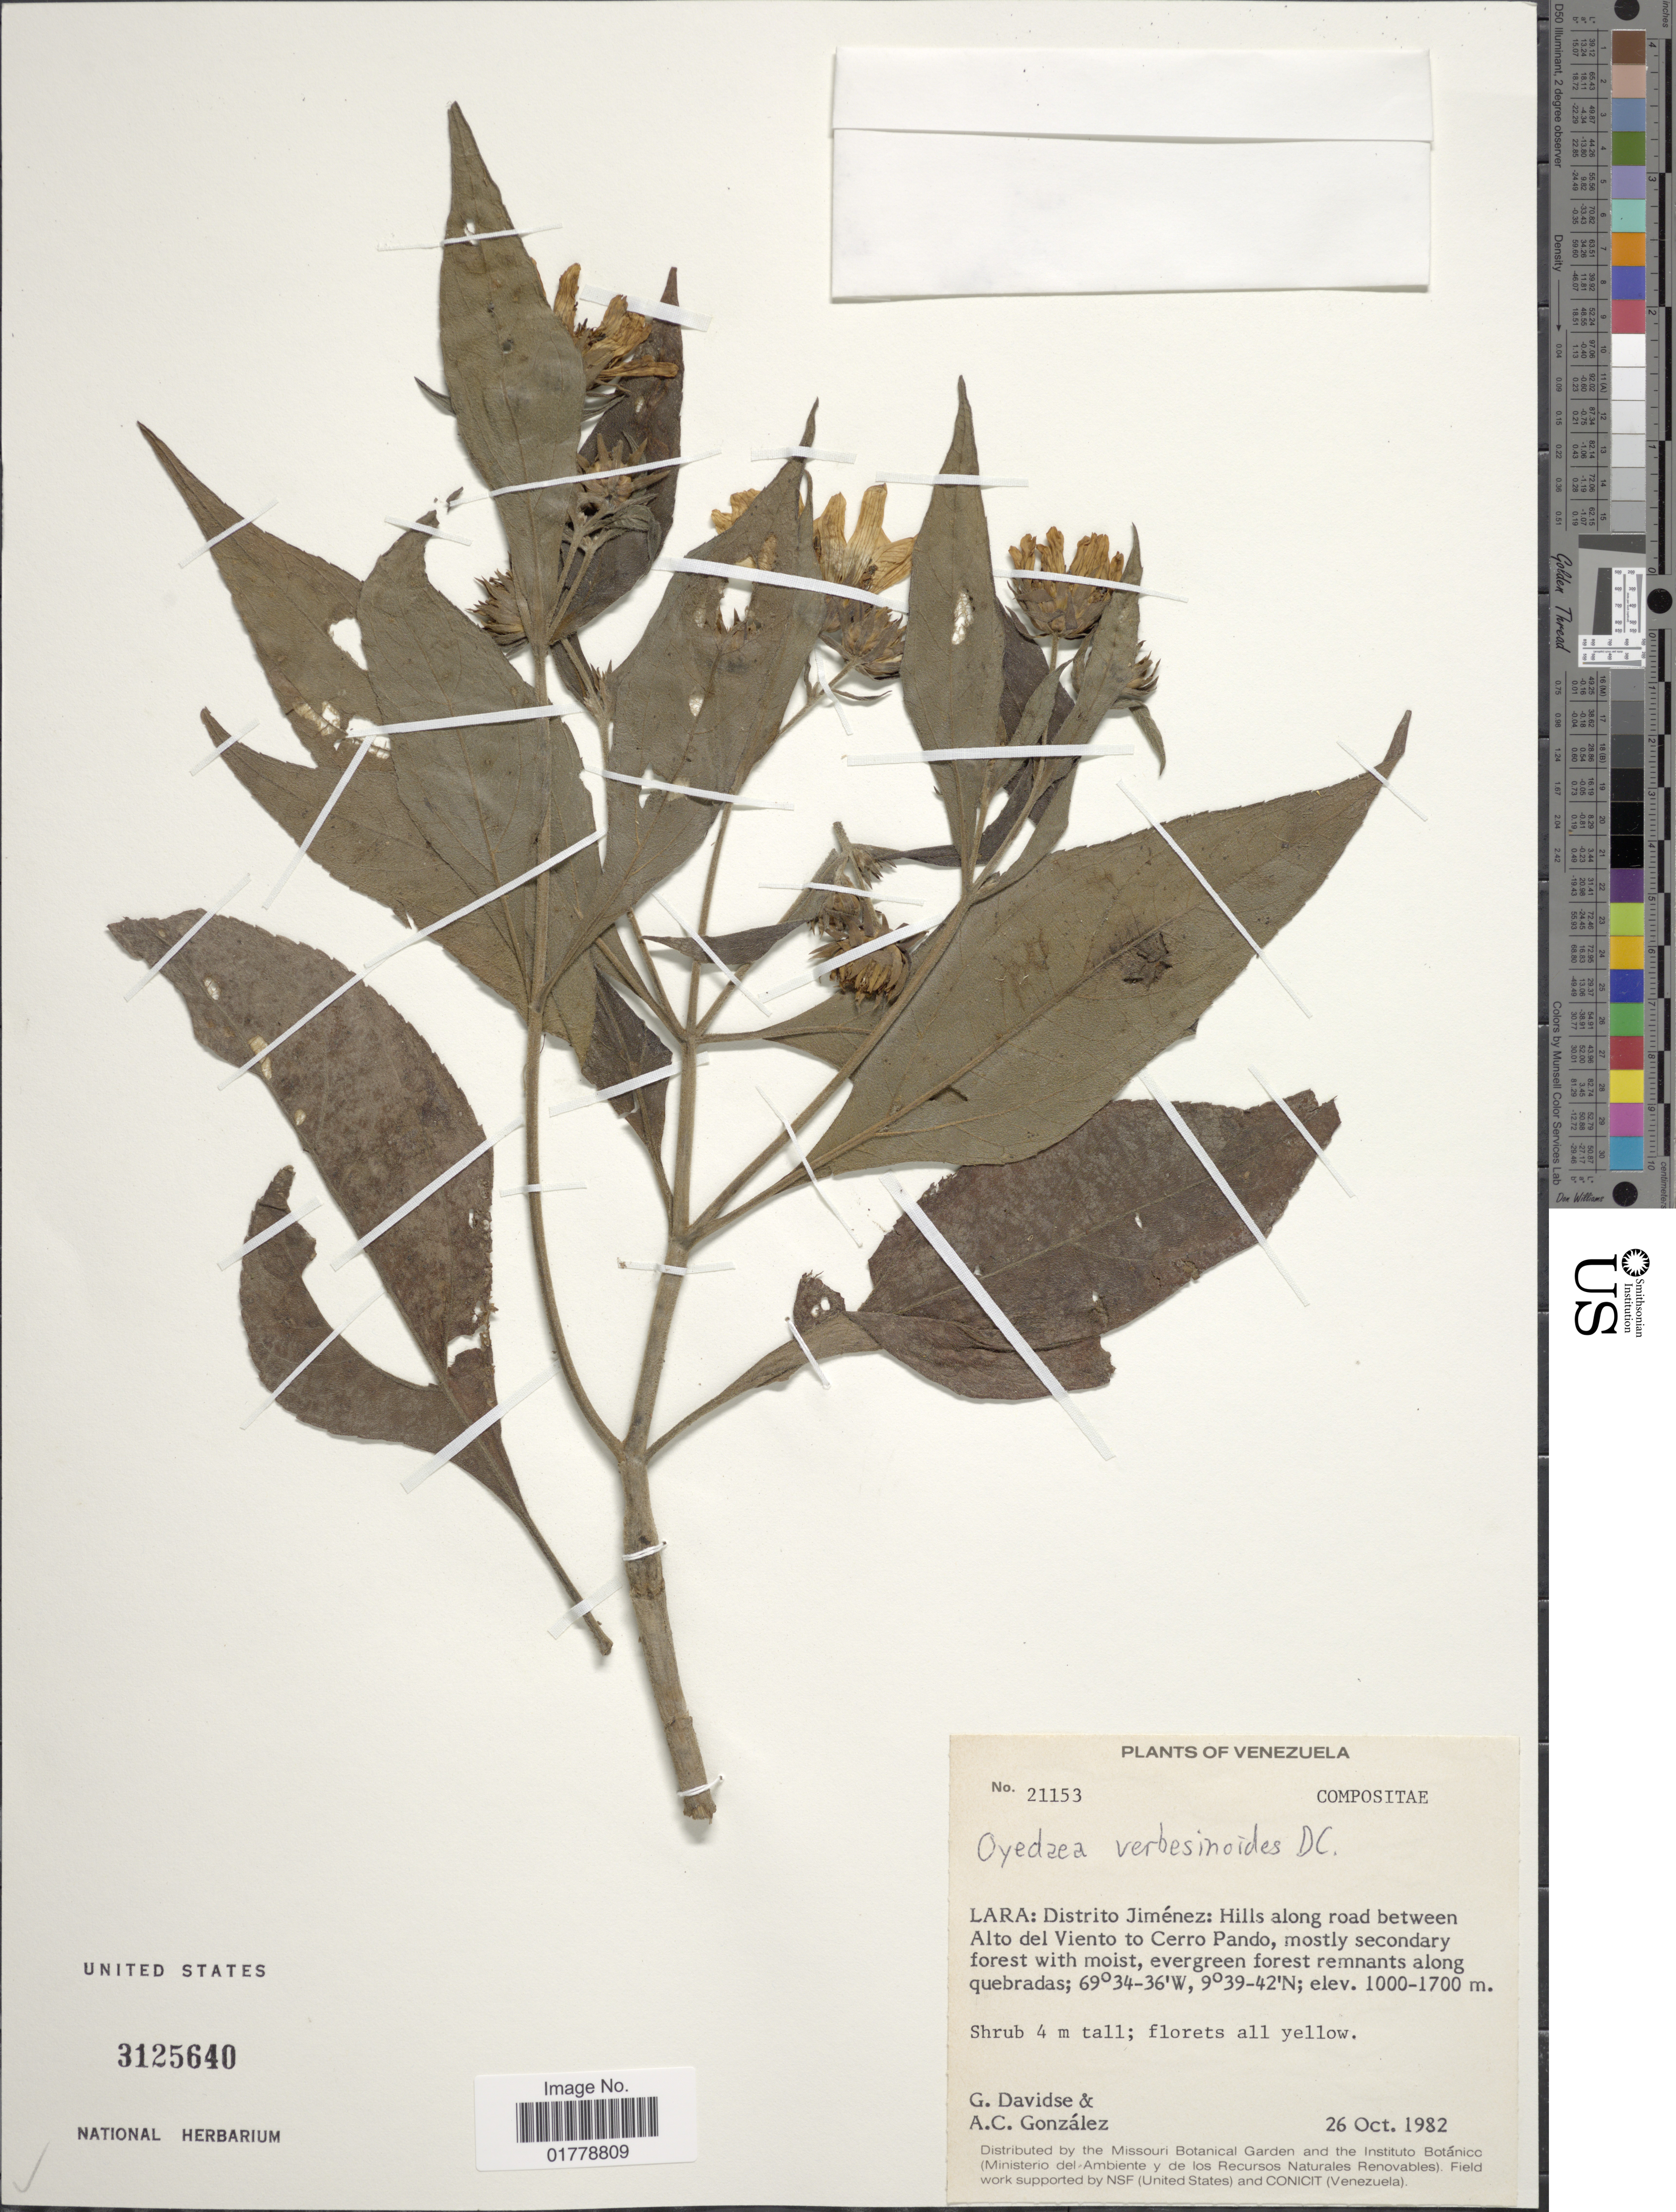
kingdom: Plantae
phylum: Tracheophyta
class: Magnoliopsida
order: Asterales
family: Asteraceae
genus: Oyedaea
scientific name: Oyedaea verbesinoides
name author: DC.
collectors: G. Davidse & A. C. González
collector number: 21153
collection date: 1982-10-26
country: Venezuela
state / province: Lara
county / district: Jiménez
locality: Lara: Distrito Jiménez: Hills along road between Alto del Viento to Cerro Pando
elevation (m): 1000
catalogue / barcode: US 3125640